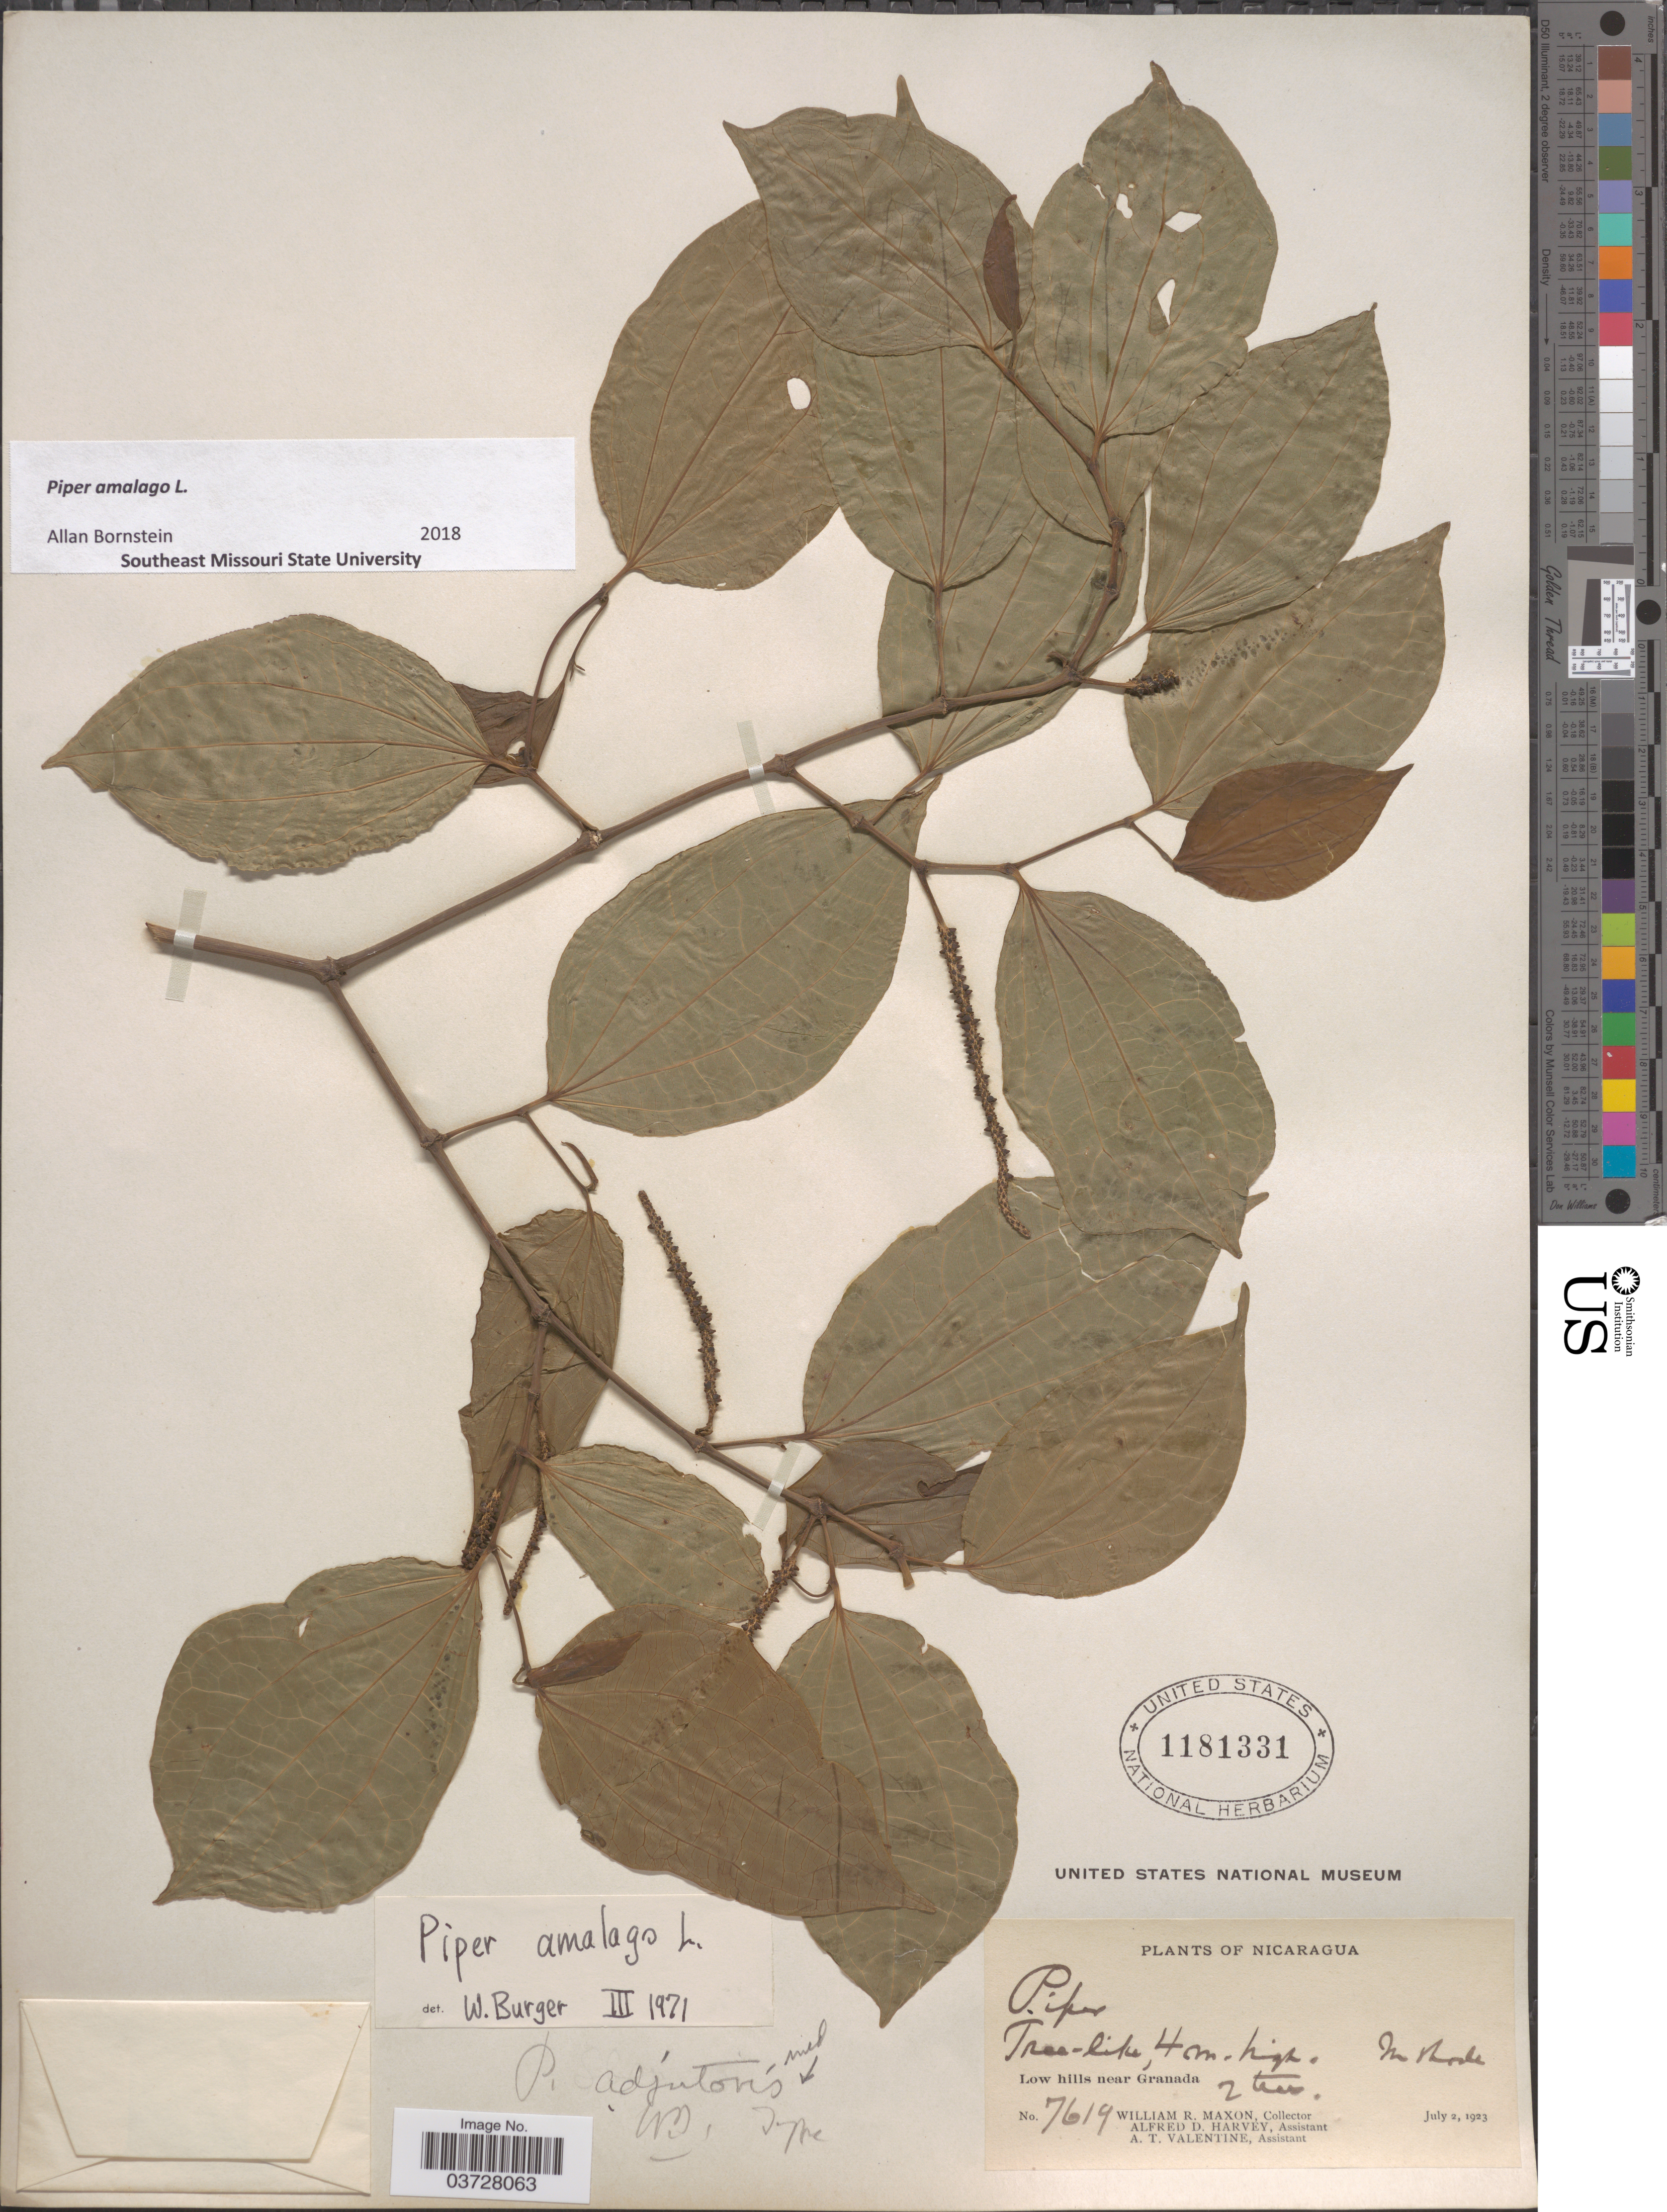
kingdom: Plantae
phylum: Tracheophyta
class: Magnoliopsida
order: Piperales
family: Piperaceae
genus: Piper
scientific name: Piper amalago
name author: L.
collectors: W. R. Maxon, A. D. Harvey & A. Valentine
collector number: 7619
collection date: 1923-07-02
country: Nicaragua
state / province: Granada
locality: Low hills near Granada.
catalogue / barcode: US 1181331